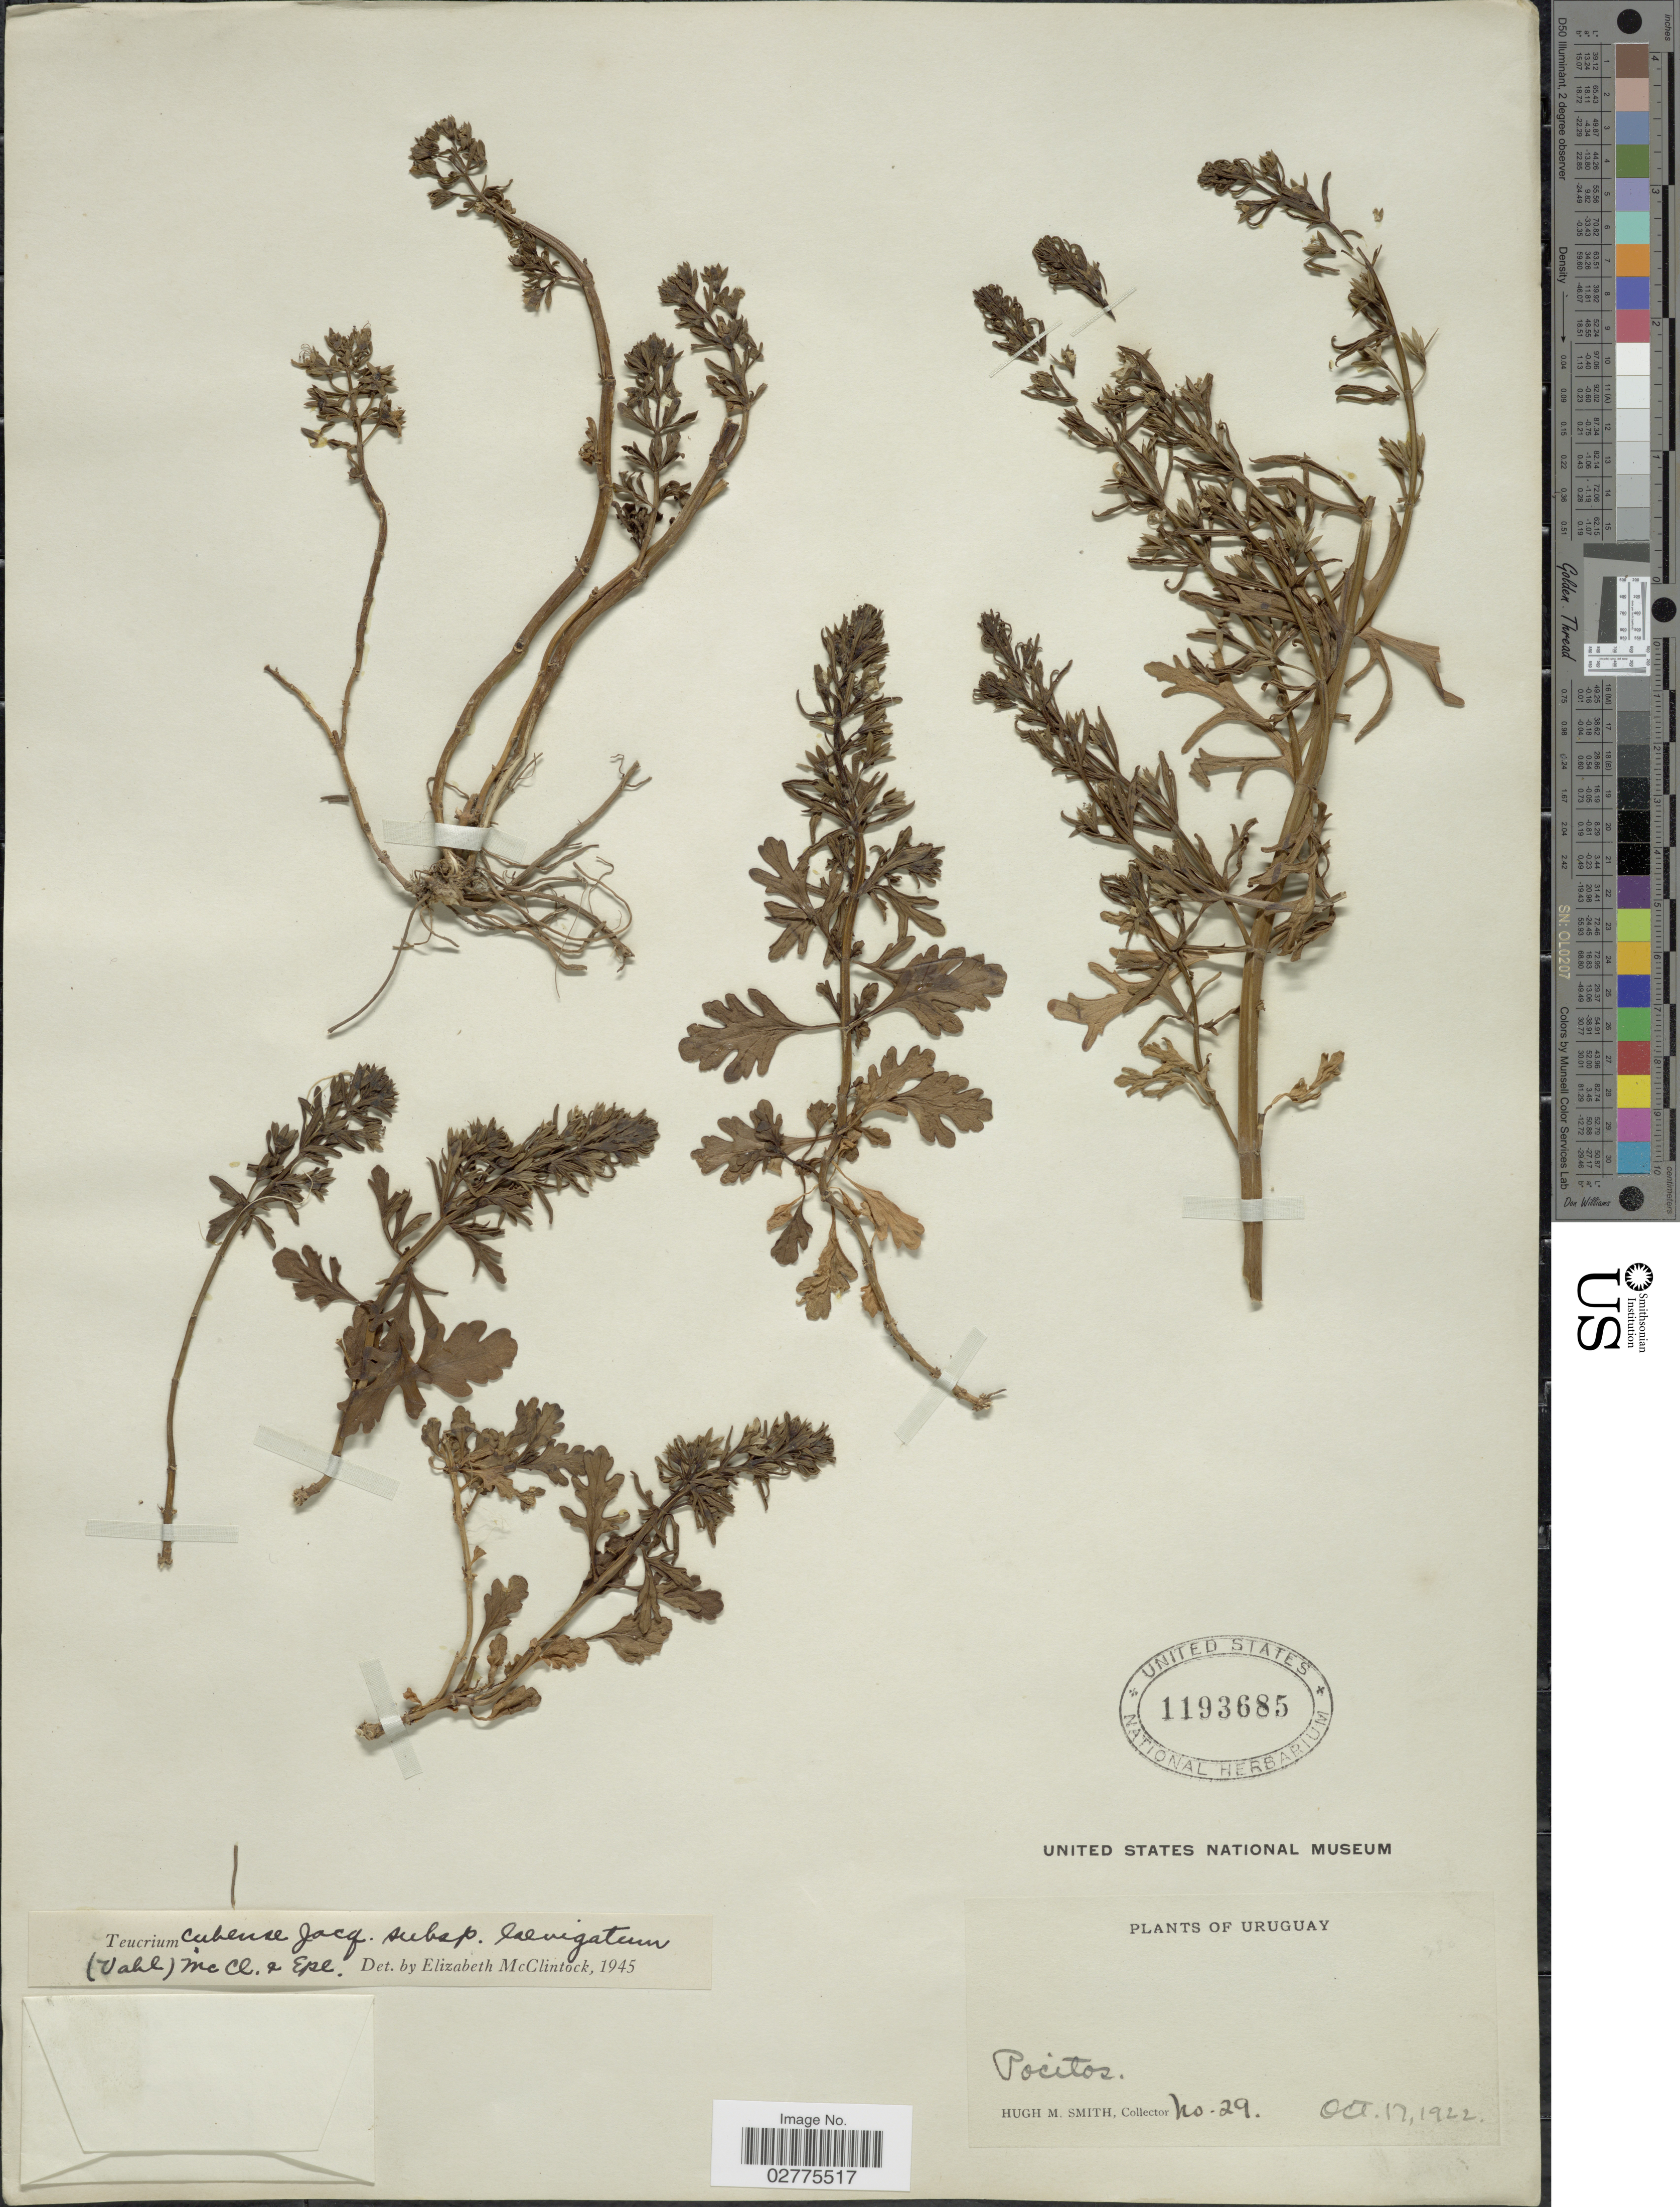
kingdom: Plantae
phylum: Tracheophyta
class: Magnoliopsida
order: Lamiales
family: Lamiaceae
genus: Teucrium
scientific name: Teucrium cubense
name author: Jacq.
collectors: H. M. Smith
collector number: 29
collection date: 1922-10-12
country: Uruguay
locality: Pocitos.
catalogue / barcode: US 1193685